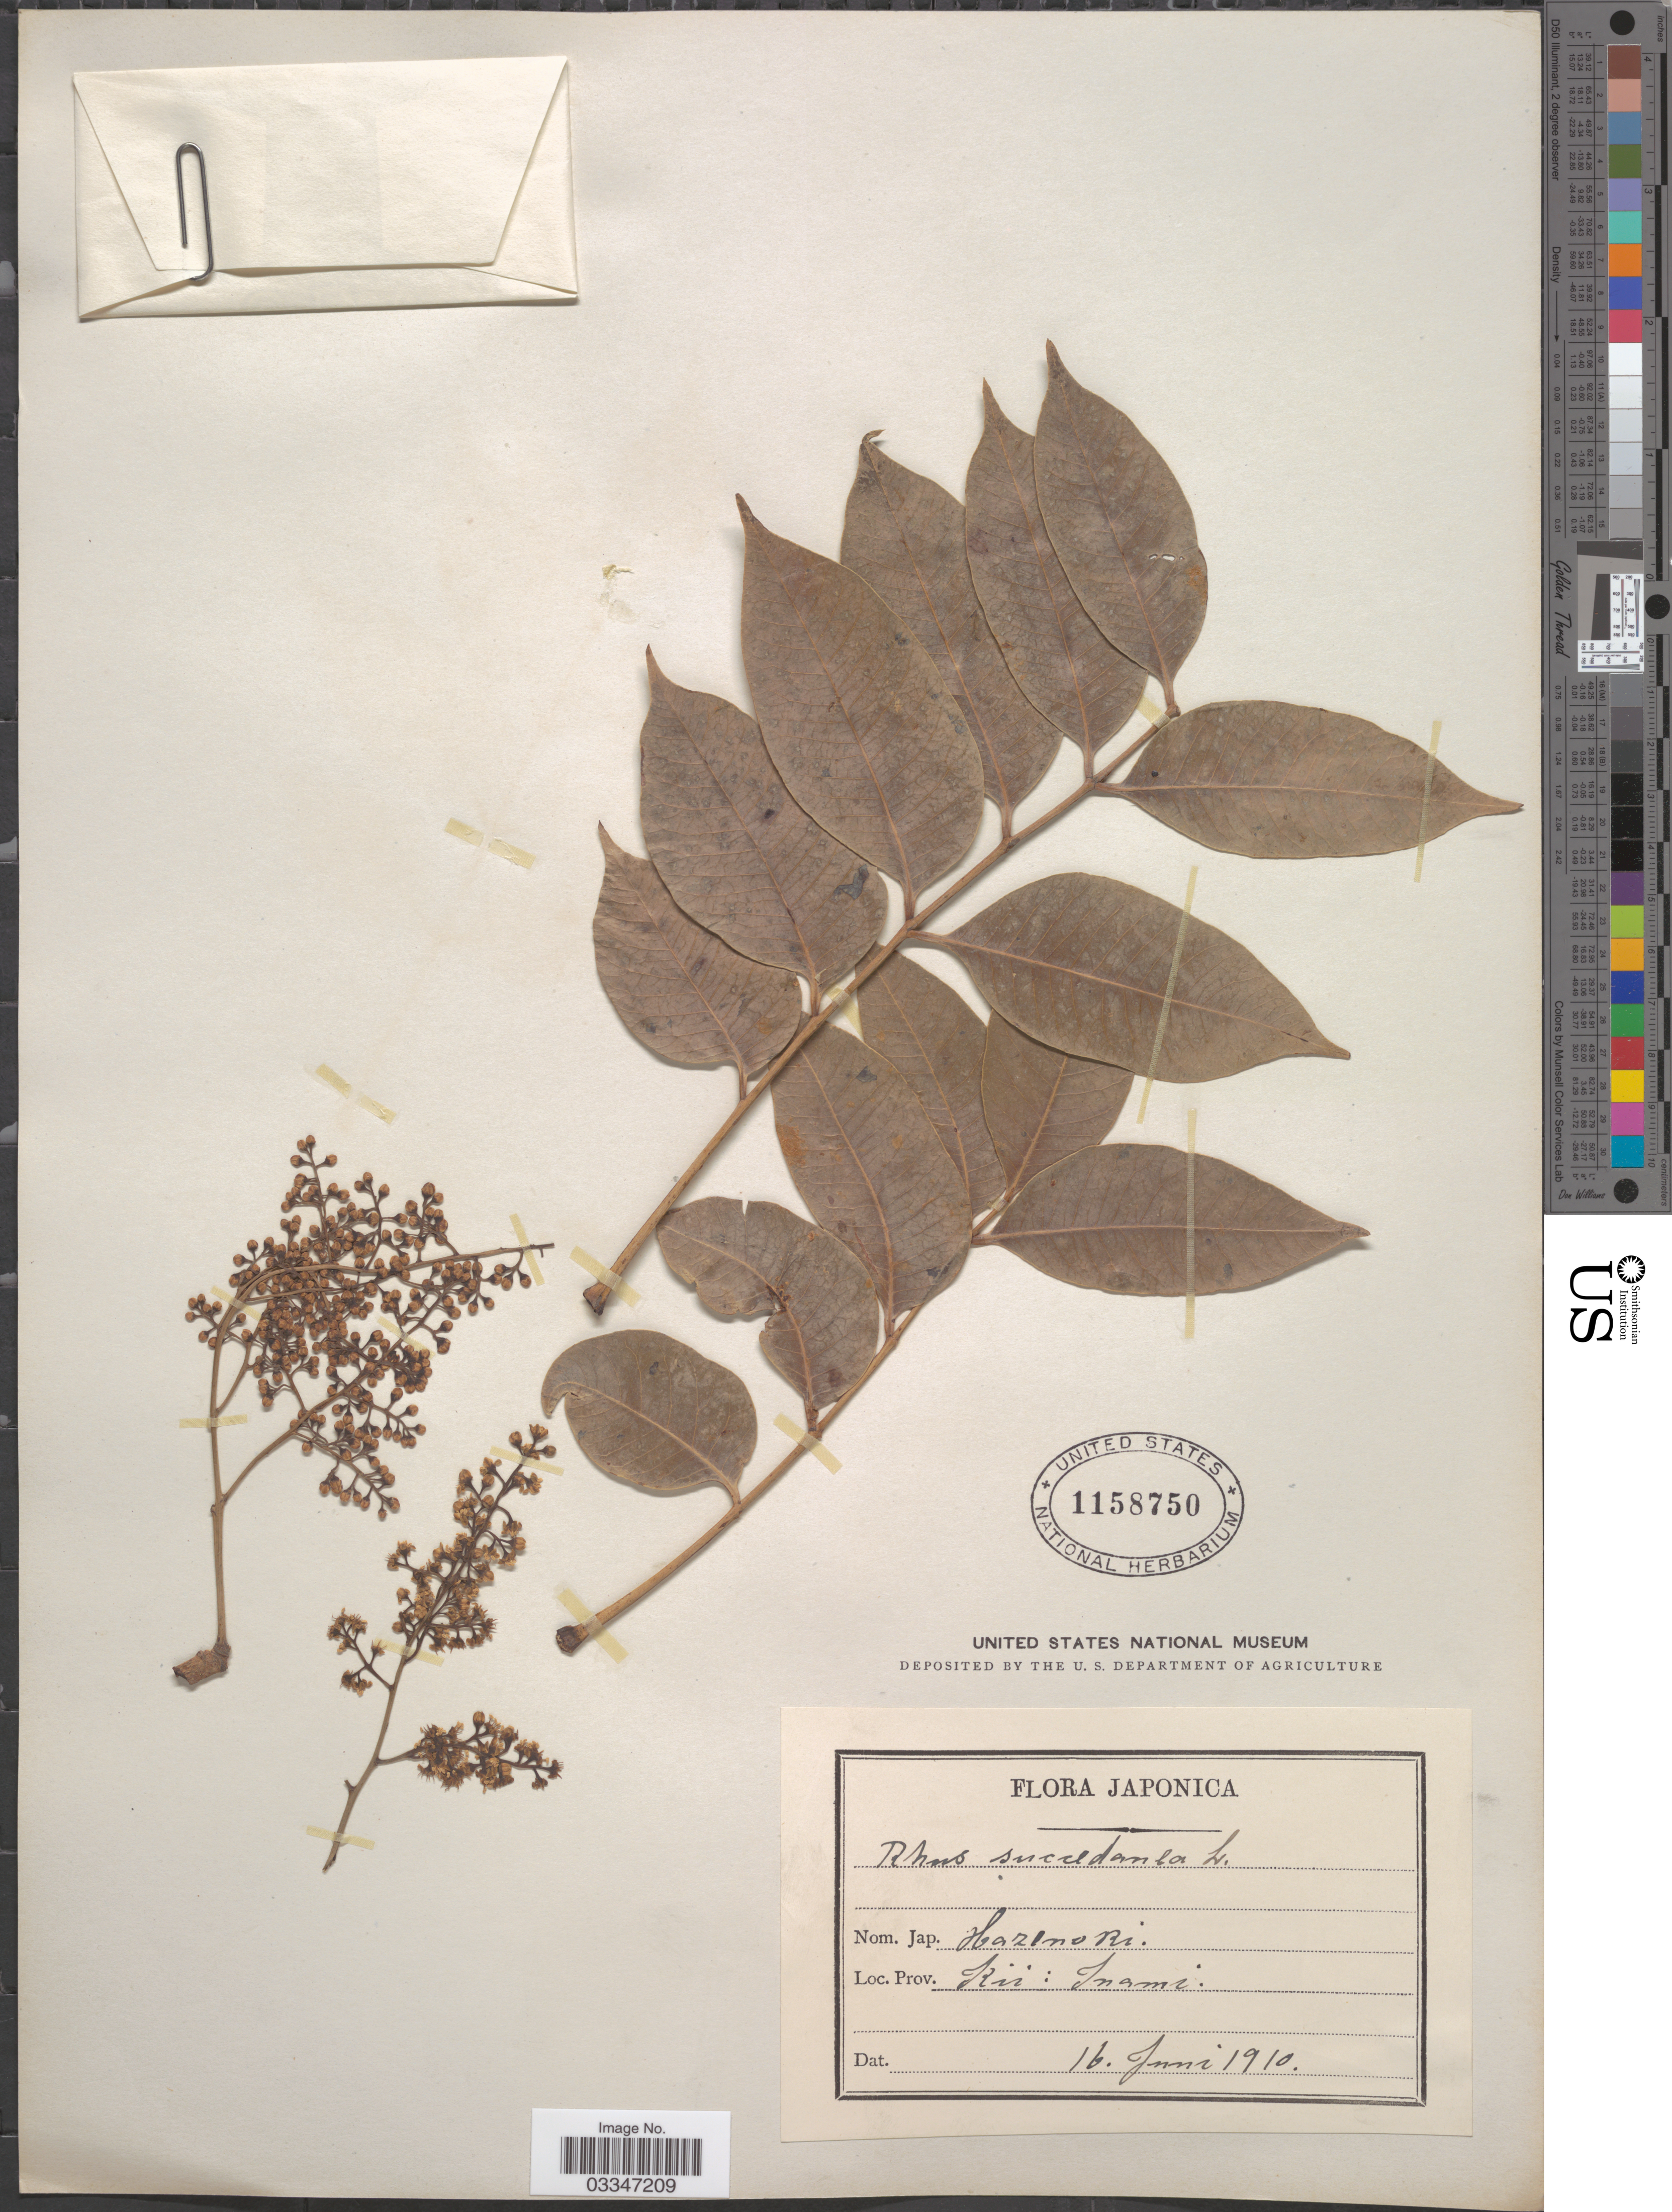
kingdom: Plantae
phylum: Tracheophyta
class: Magnoliopsida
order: Sapindales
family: Anacardiaceae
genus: Rhus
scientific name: Rhus succedanea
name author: L.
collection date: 1910-06-16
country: Japan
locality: Japonica. Prov. Kii: Inami.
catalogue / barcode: US 1158750